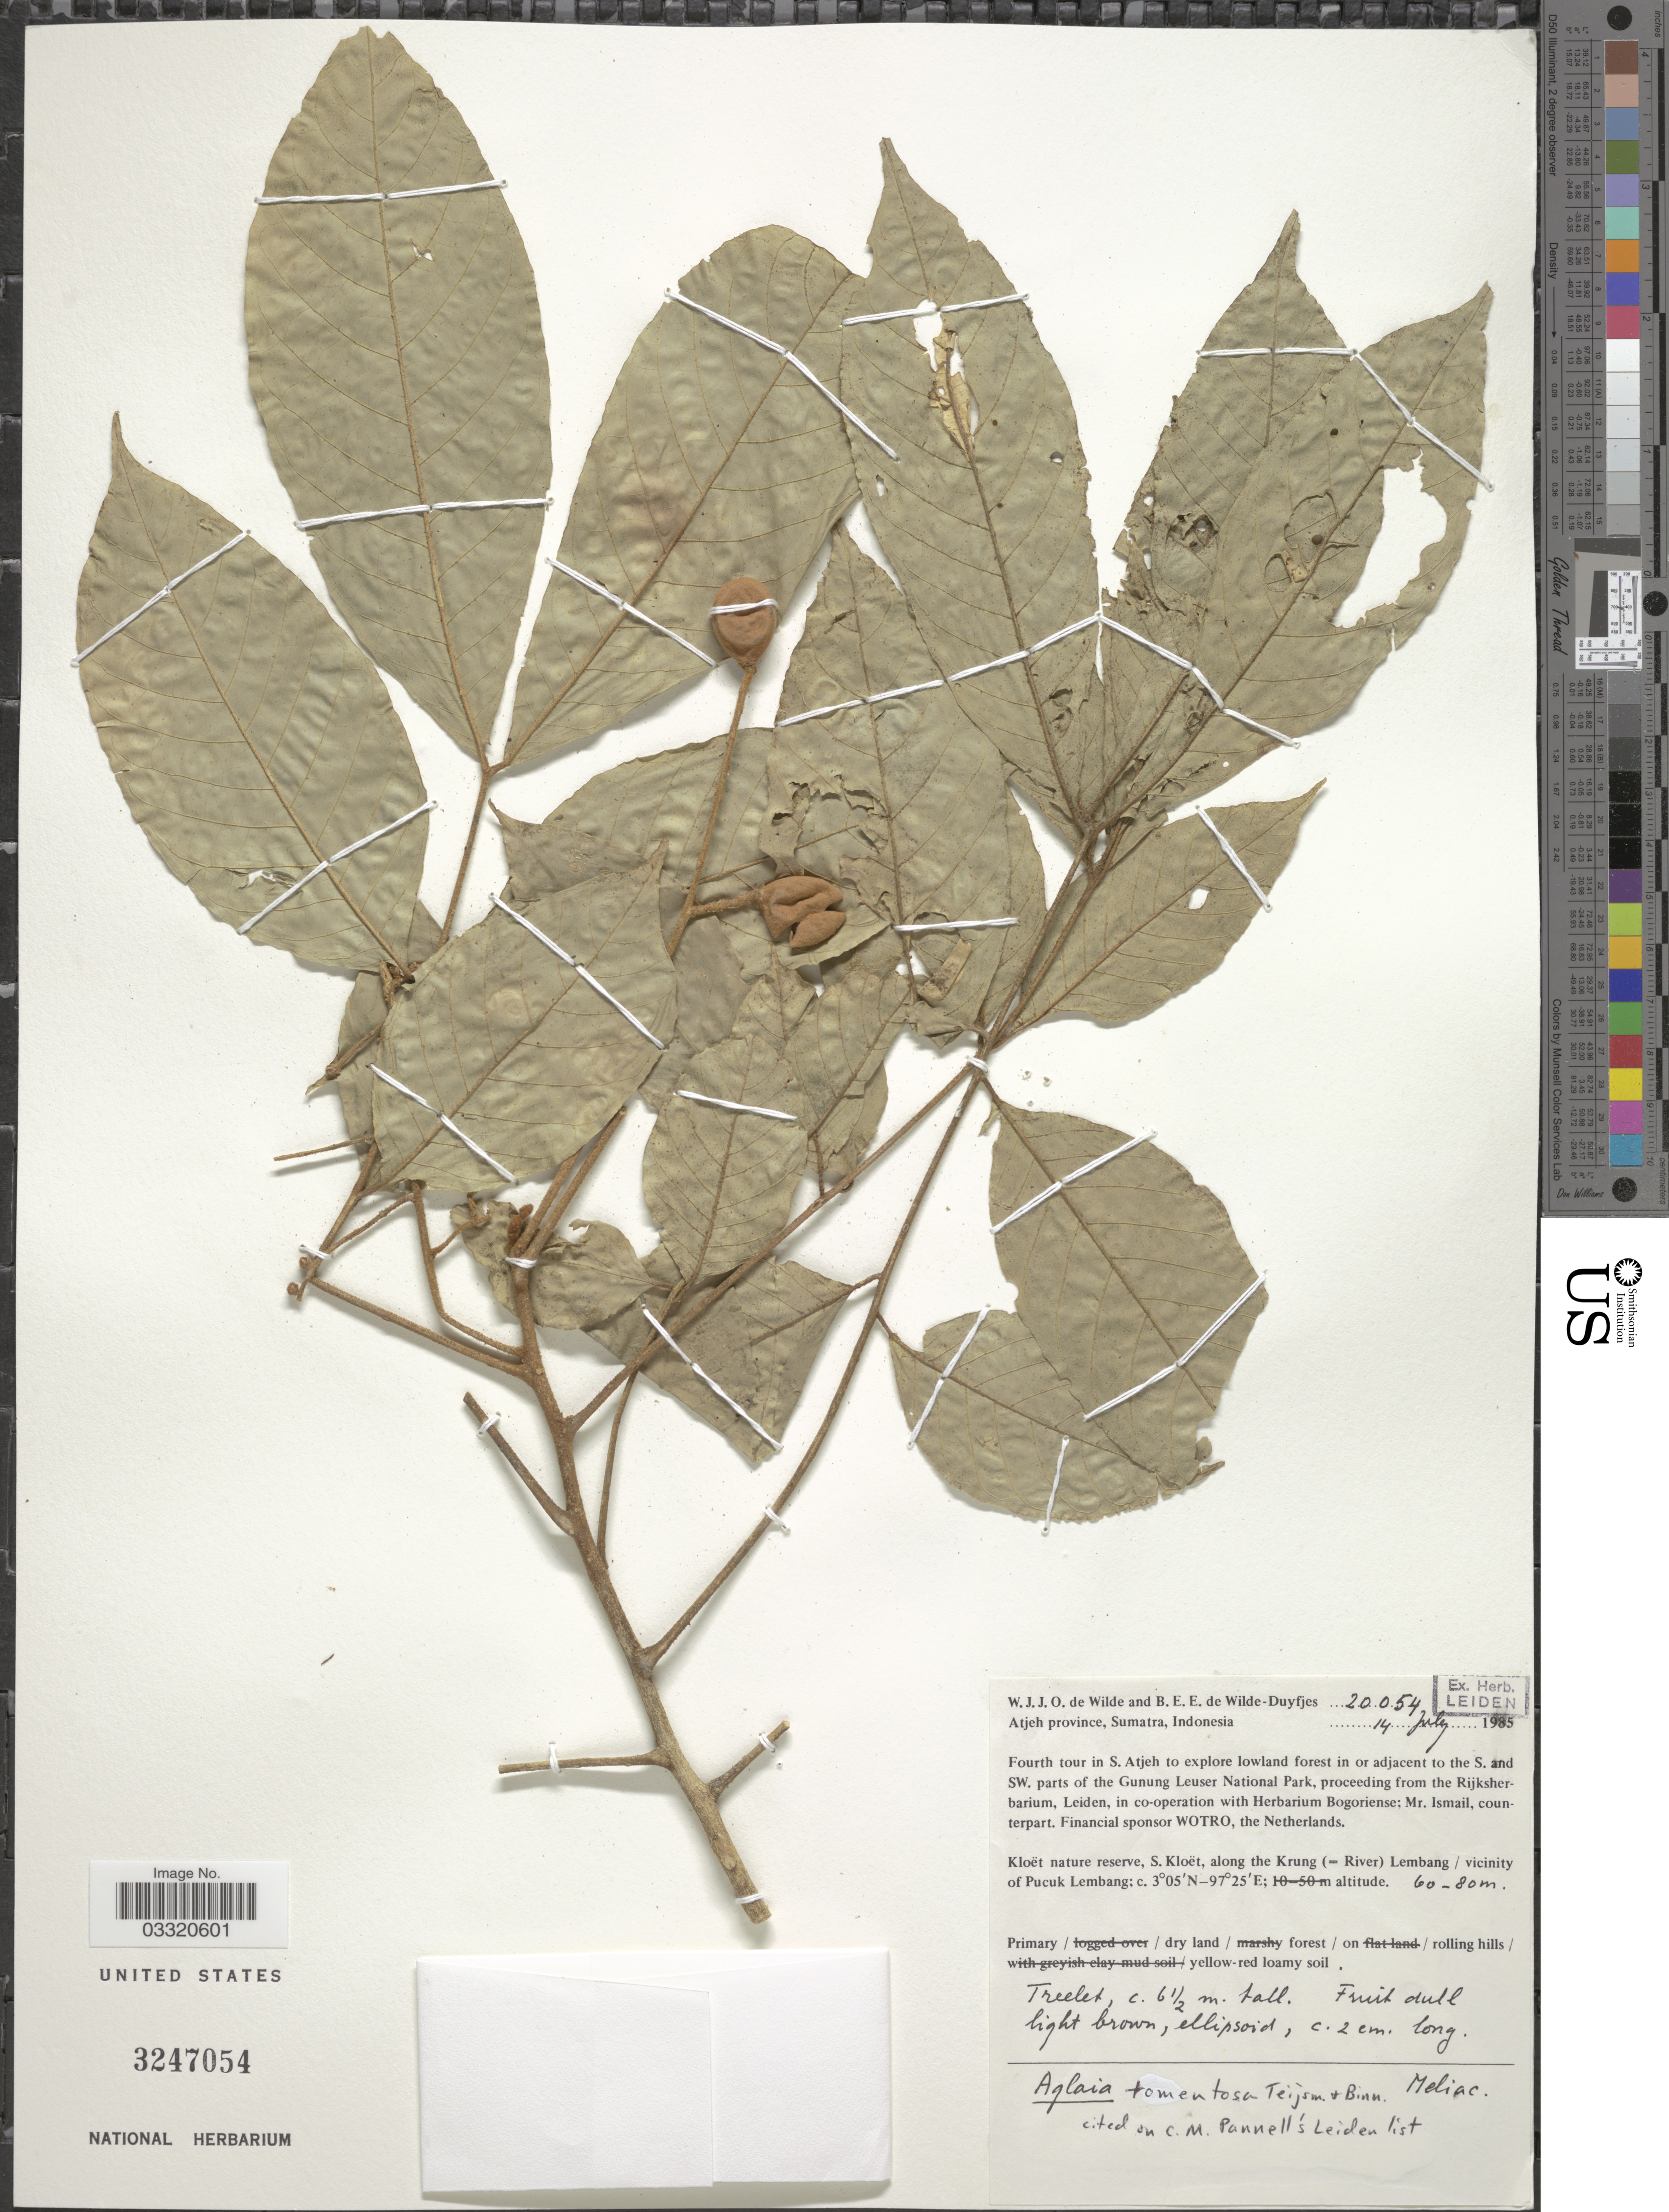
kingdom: Plantae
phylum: Tracheophyta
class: Magnoliopsida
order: Sapindales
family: Meliaceae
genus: Aglaia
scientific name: Aglaia tomentosa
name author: Teijsm. & Binn.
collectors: W. J. de Wilde & B. E. de Wilde-Duyfjes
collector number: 20054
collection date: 1985-07-14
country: Indonesia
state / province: Sumatra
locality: Atjeh province. Fourth tour in S. Atjeh to explore lowland forest in or adjacent to the S. and SW. parts of the Gunung Leuser National Park. Kloët nature reserve, S. Kloët, along the Krung (= River) Lembang/ vicinity of Pucuk Lembang.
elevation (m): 60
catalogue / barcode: US 3247054